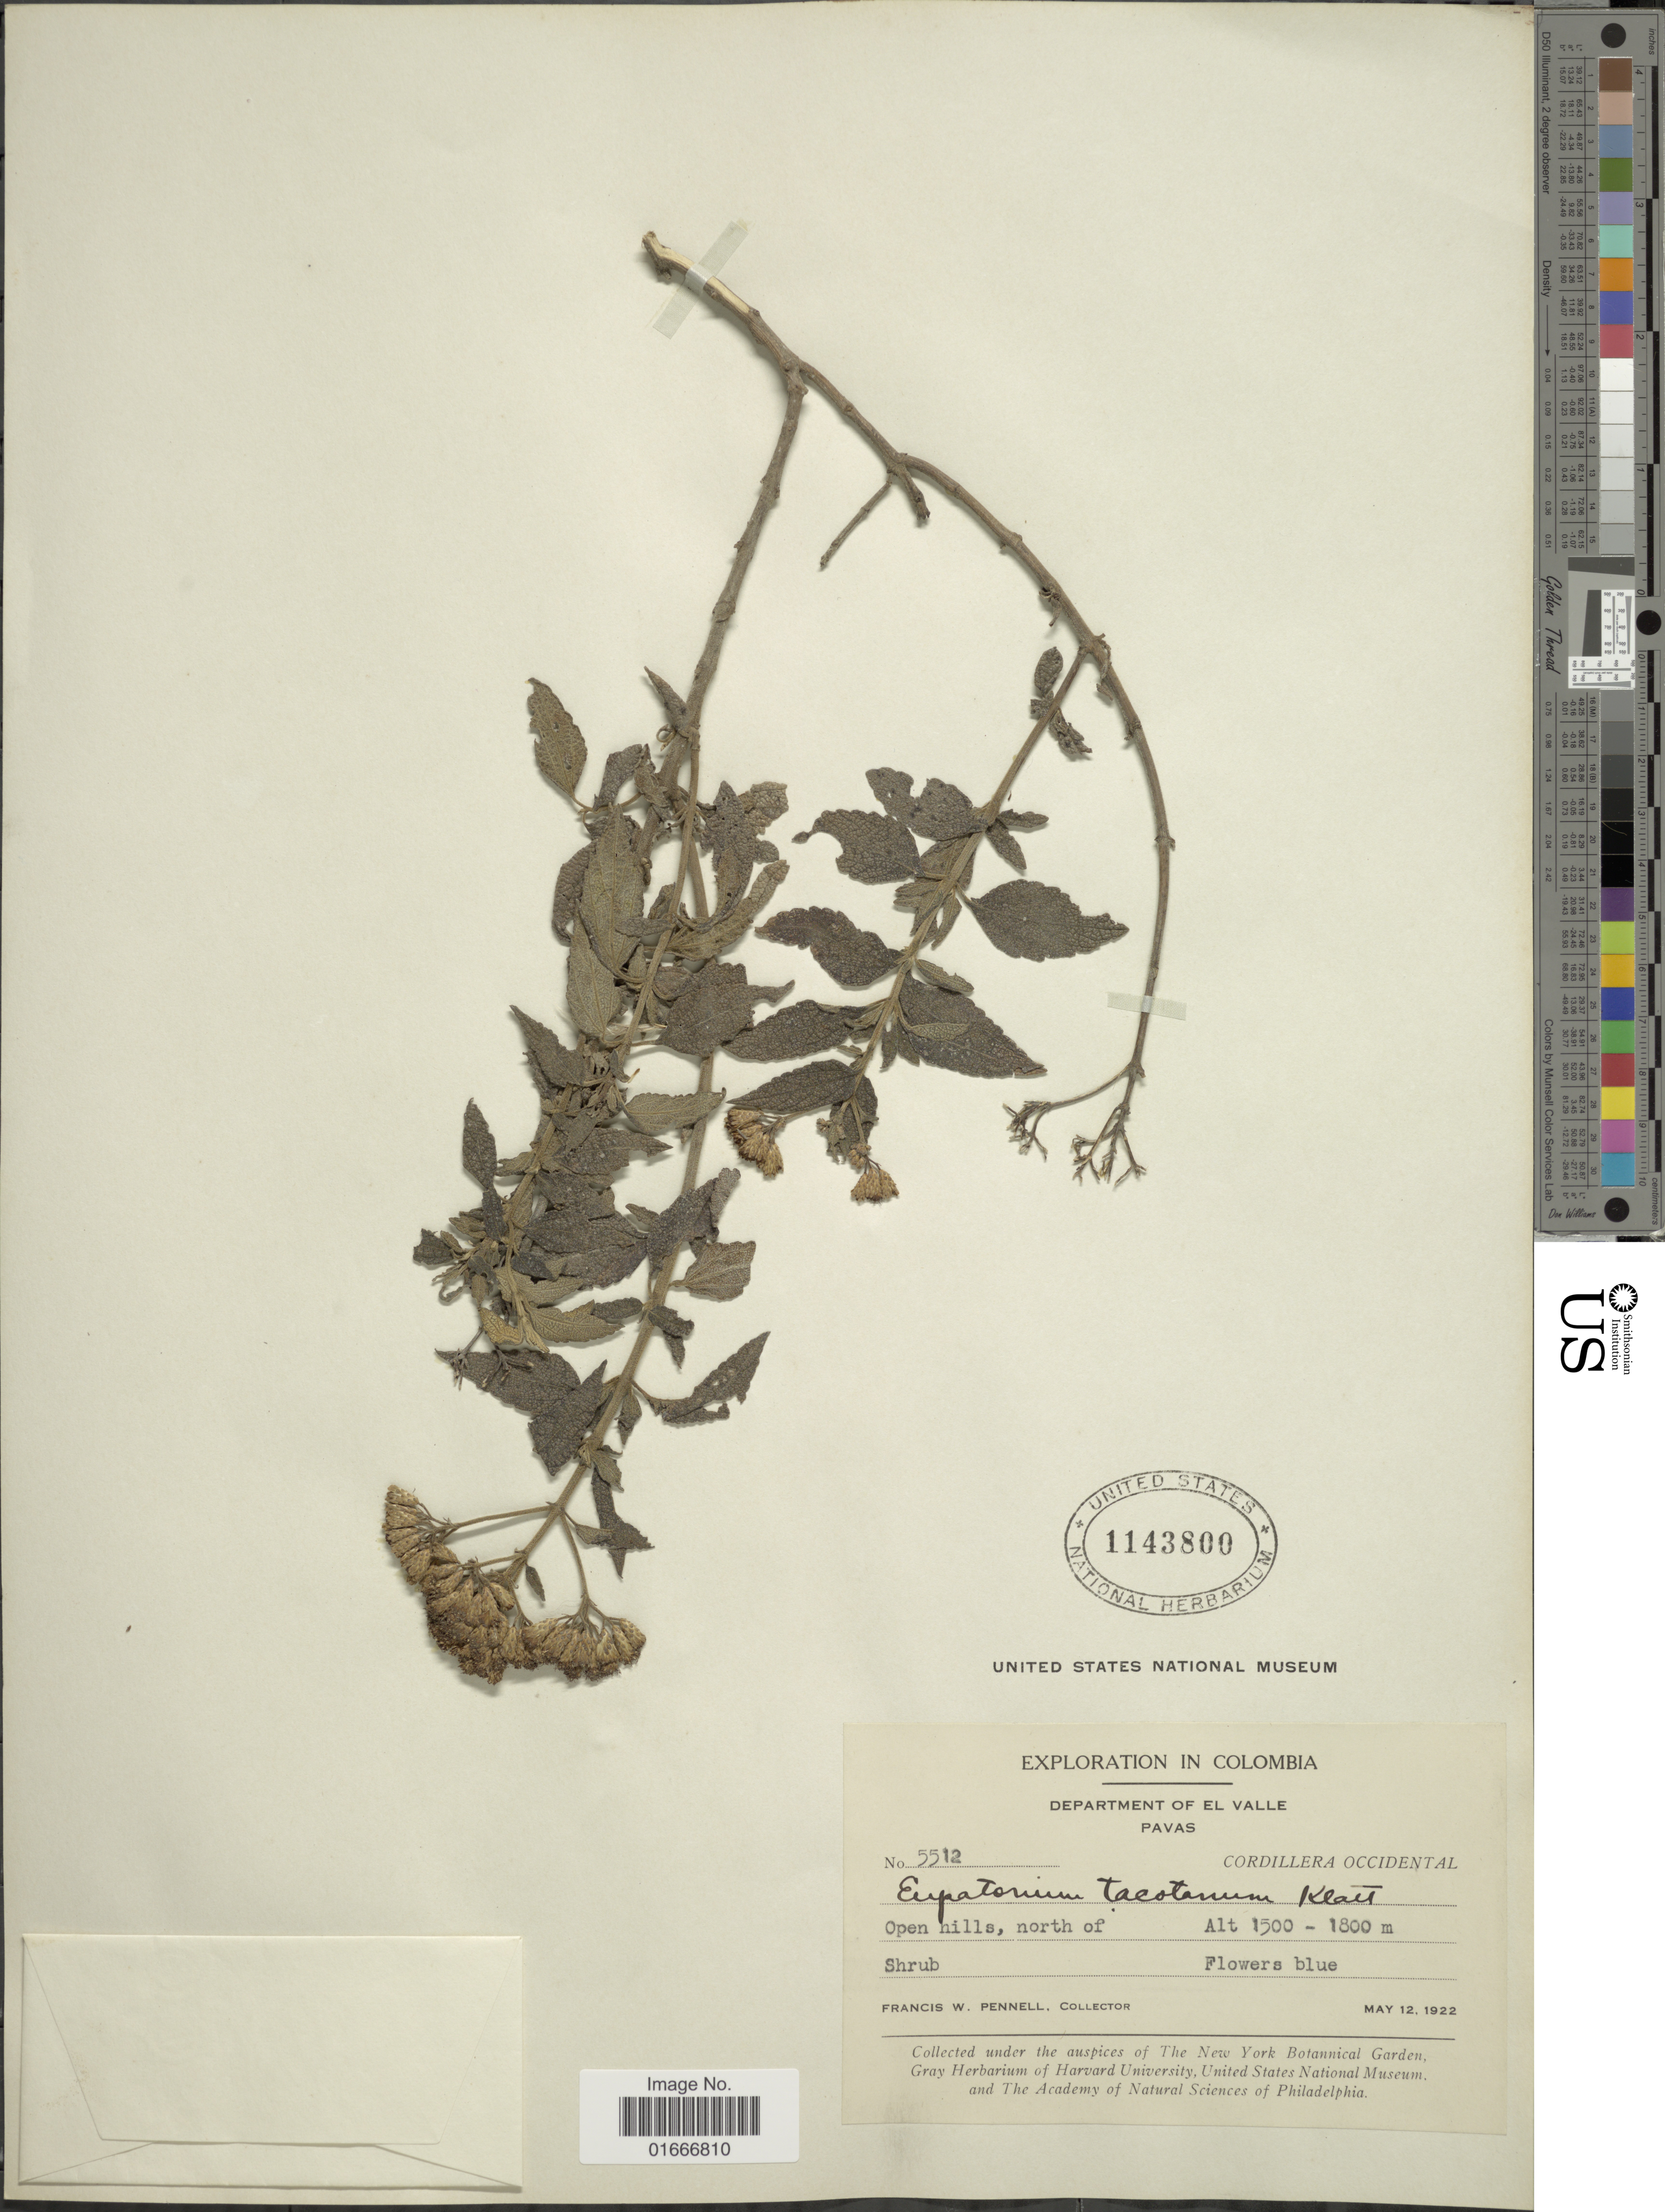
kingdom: Plantae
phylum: Tracheophyta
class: Magnoliopsida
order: Asterales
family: Asteraceae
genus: Chromolaena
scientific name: Chromolaena tacotana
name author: (Klatt) R.M. King & H. Rob.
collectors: F. W. Pennell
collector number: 5512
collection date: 1922-05-12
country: Colombia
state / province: Valle del Cauca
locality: Colombia. Department of El Valle. Pavas. Cordillera Occidental. Open hills, north of Shrub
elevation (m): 1500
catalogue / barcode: US 1143800